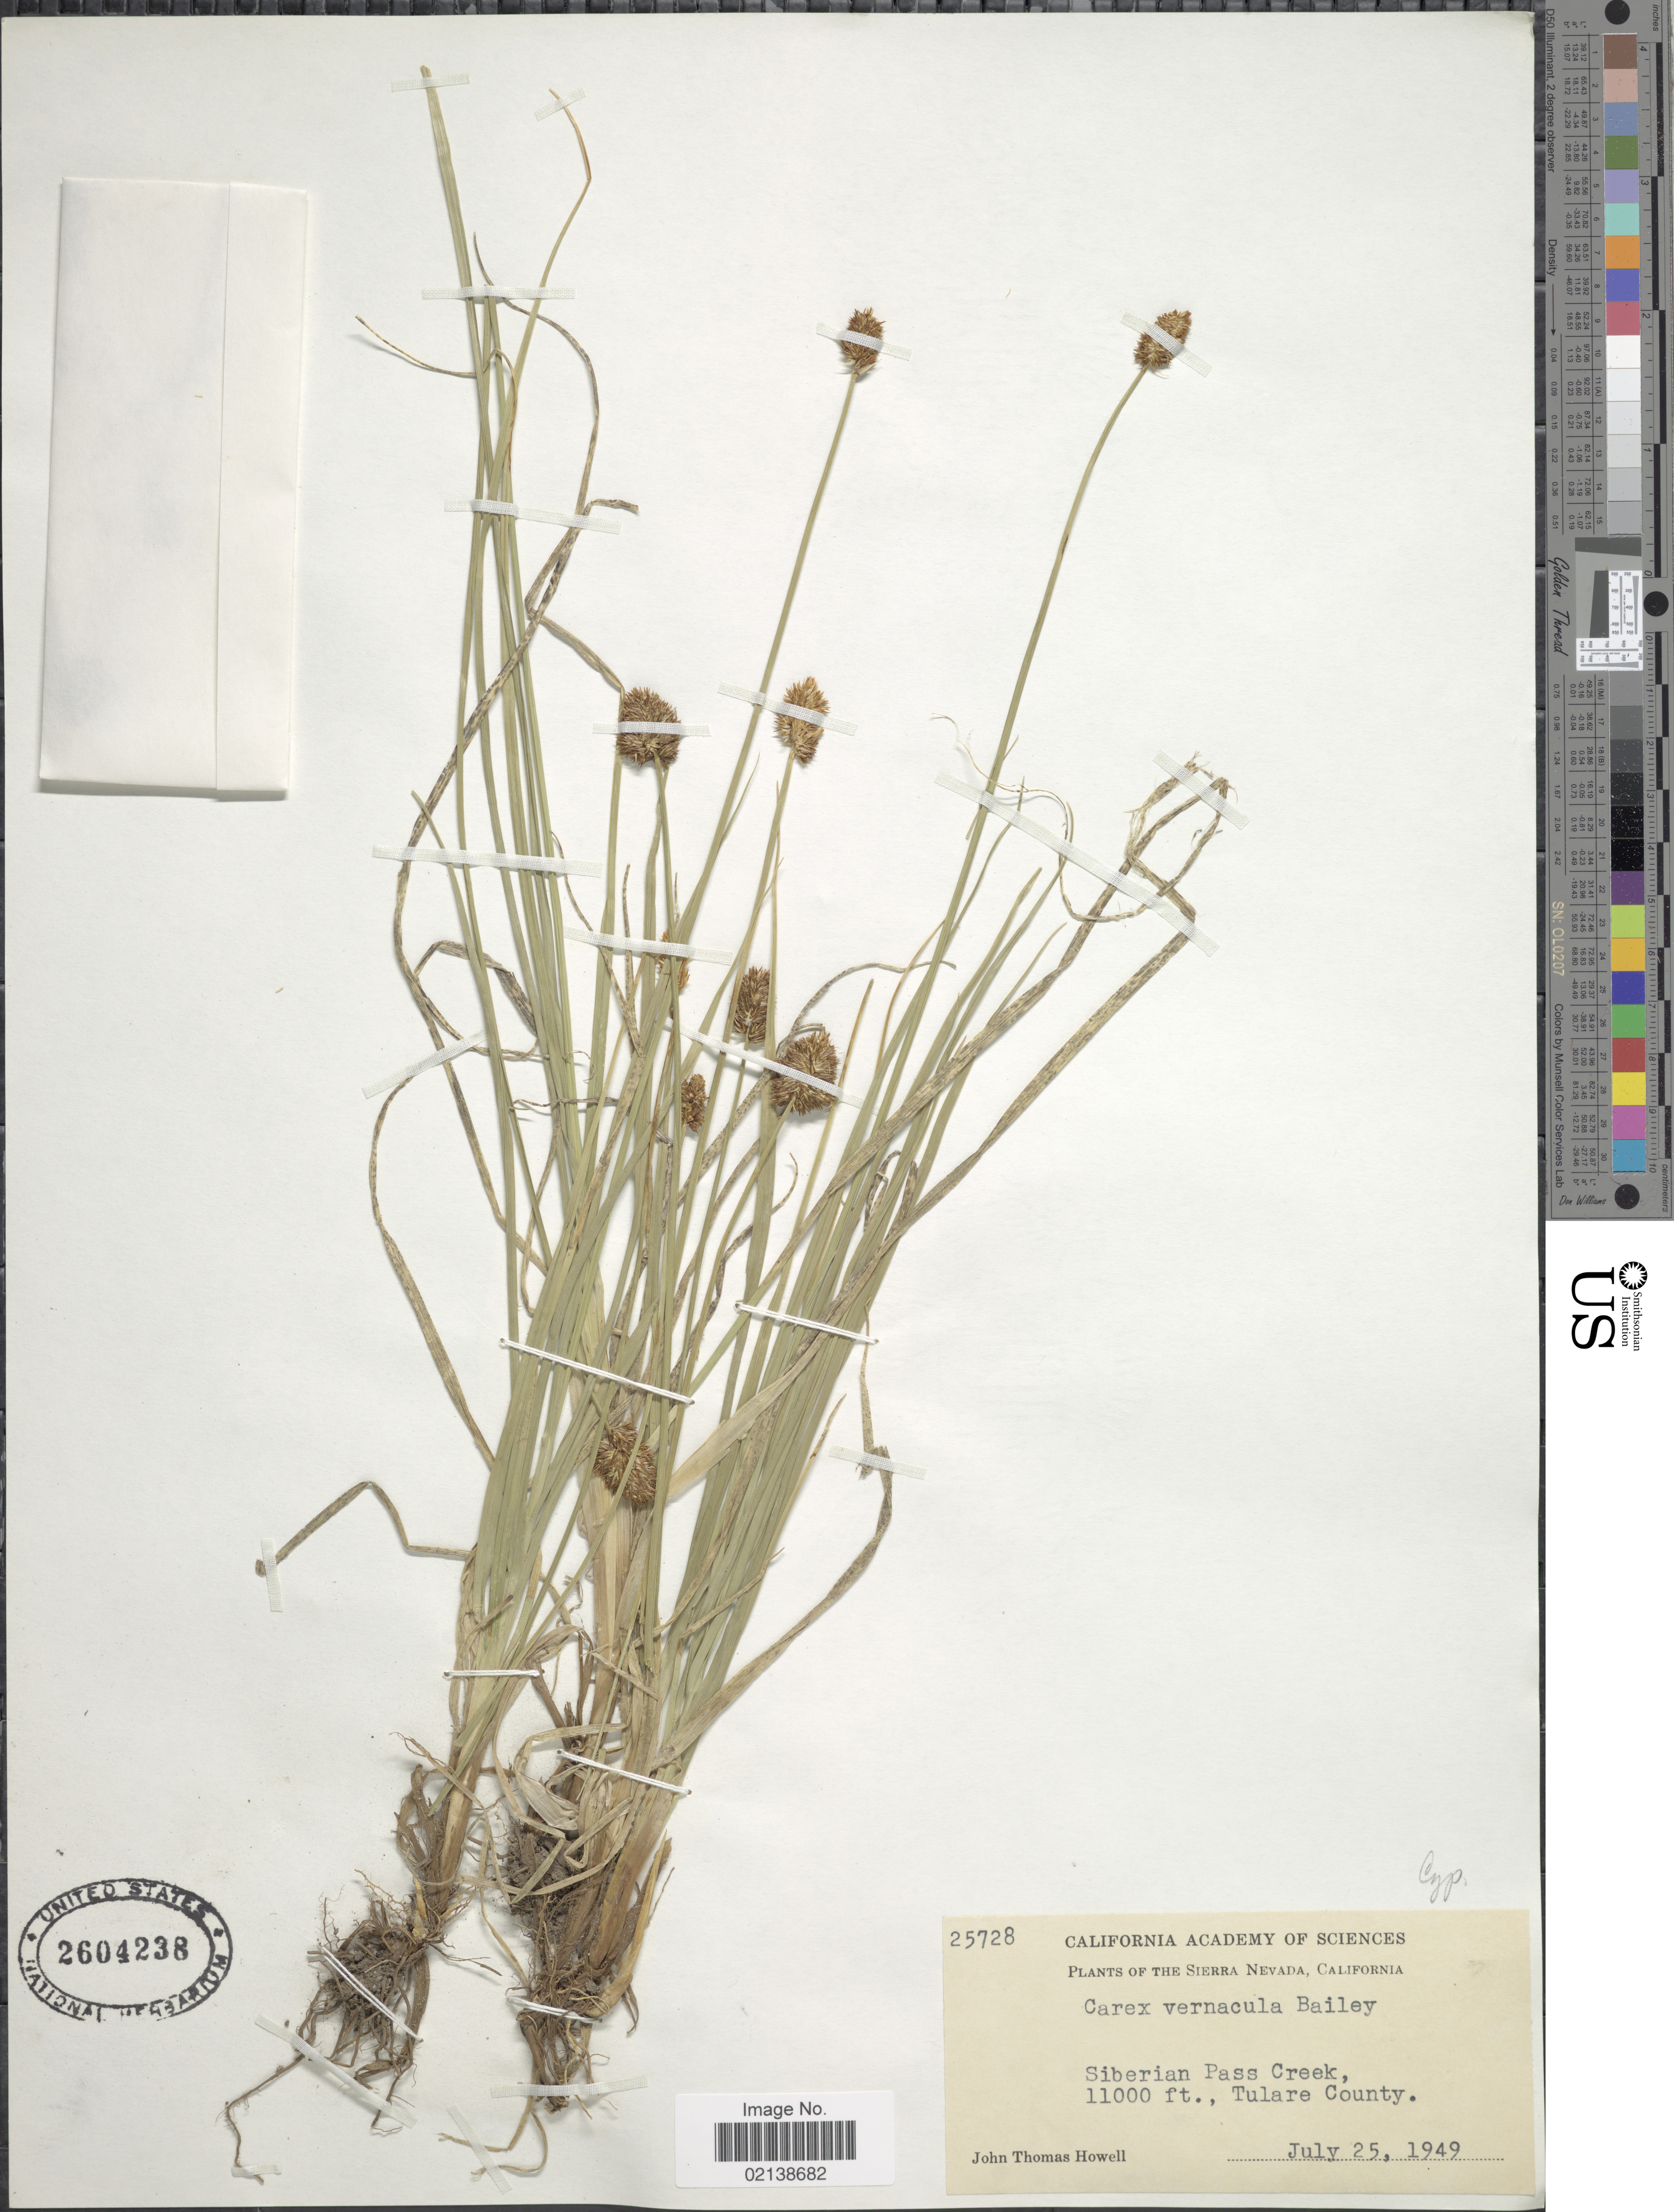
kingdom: Plantae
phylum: Tracheophyta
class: Liliopsida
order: Poales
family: Cyperaceae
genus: Carex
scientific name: Carex vernacula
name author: L.H. Bailey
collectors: J. T. Howell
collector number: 25728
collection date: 1949-07-25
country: United States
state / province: California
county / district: Tulare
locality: The Sierra Nevada, California, Siberian Pass Creek, Tulare County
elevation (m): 3353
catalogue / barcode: US 2604238